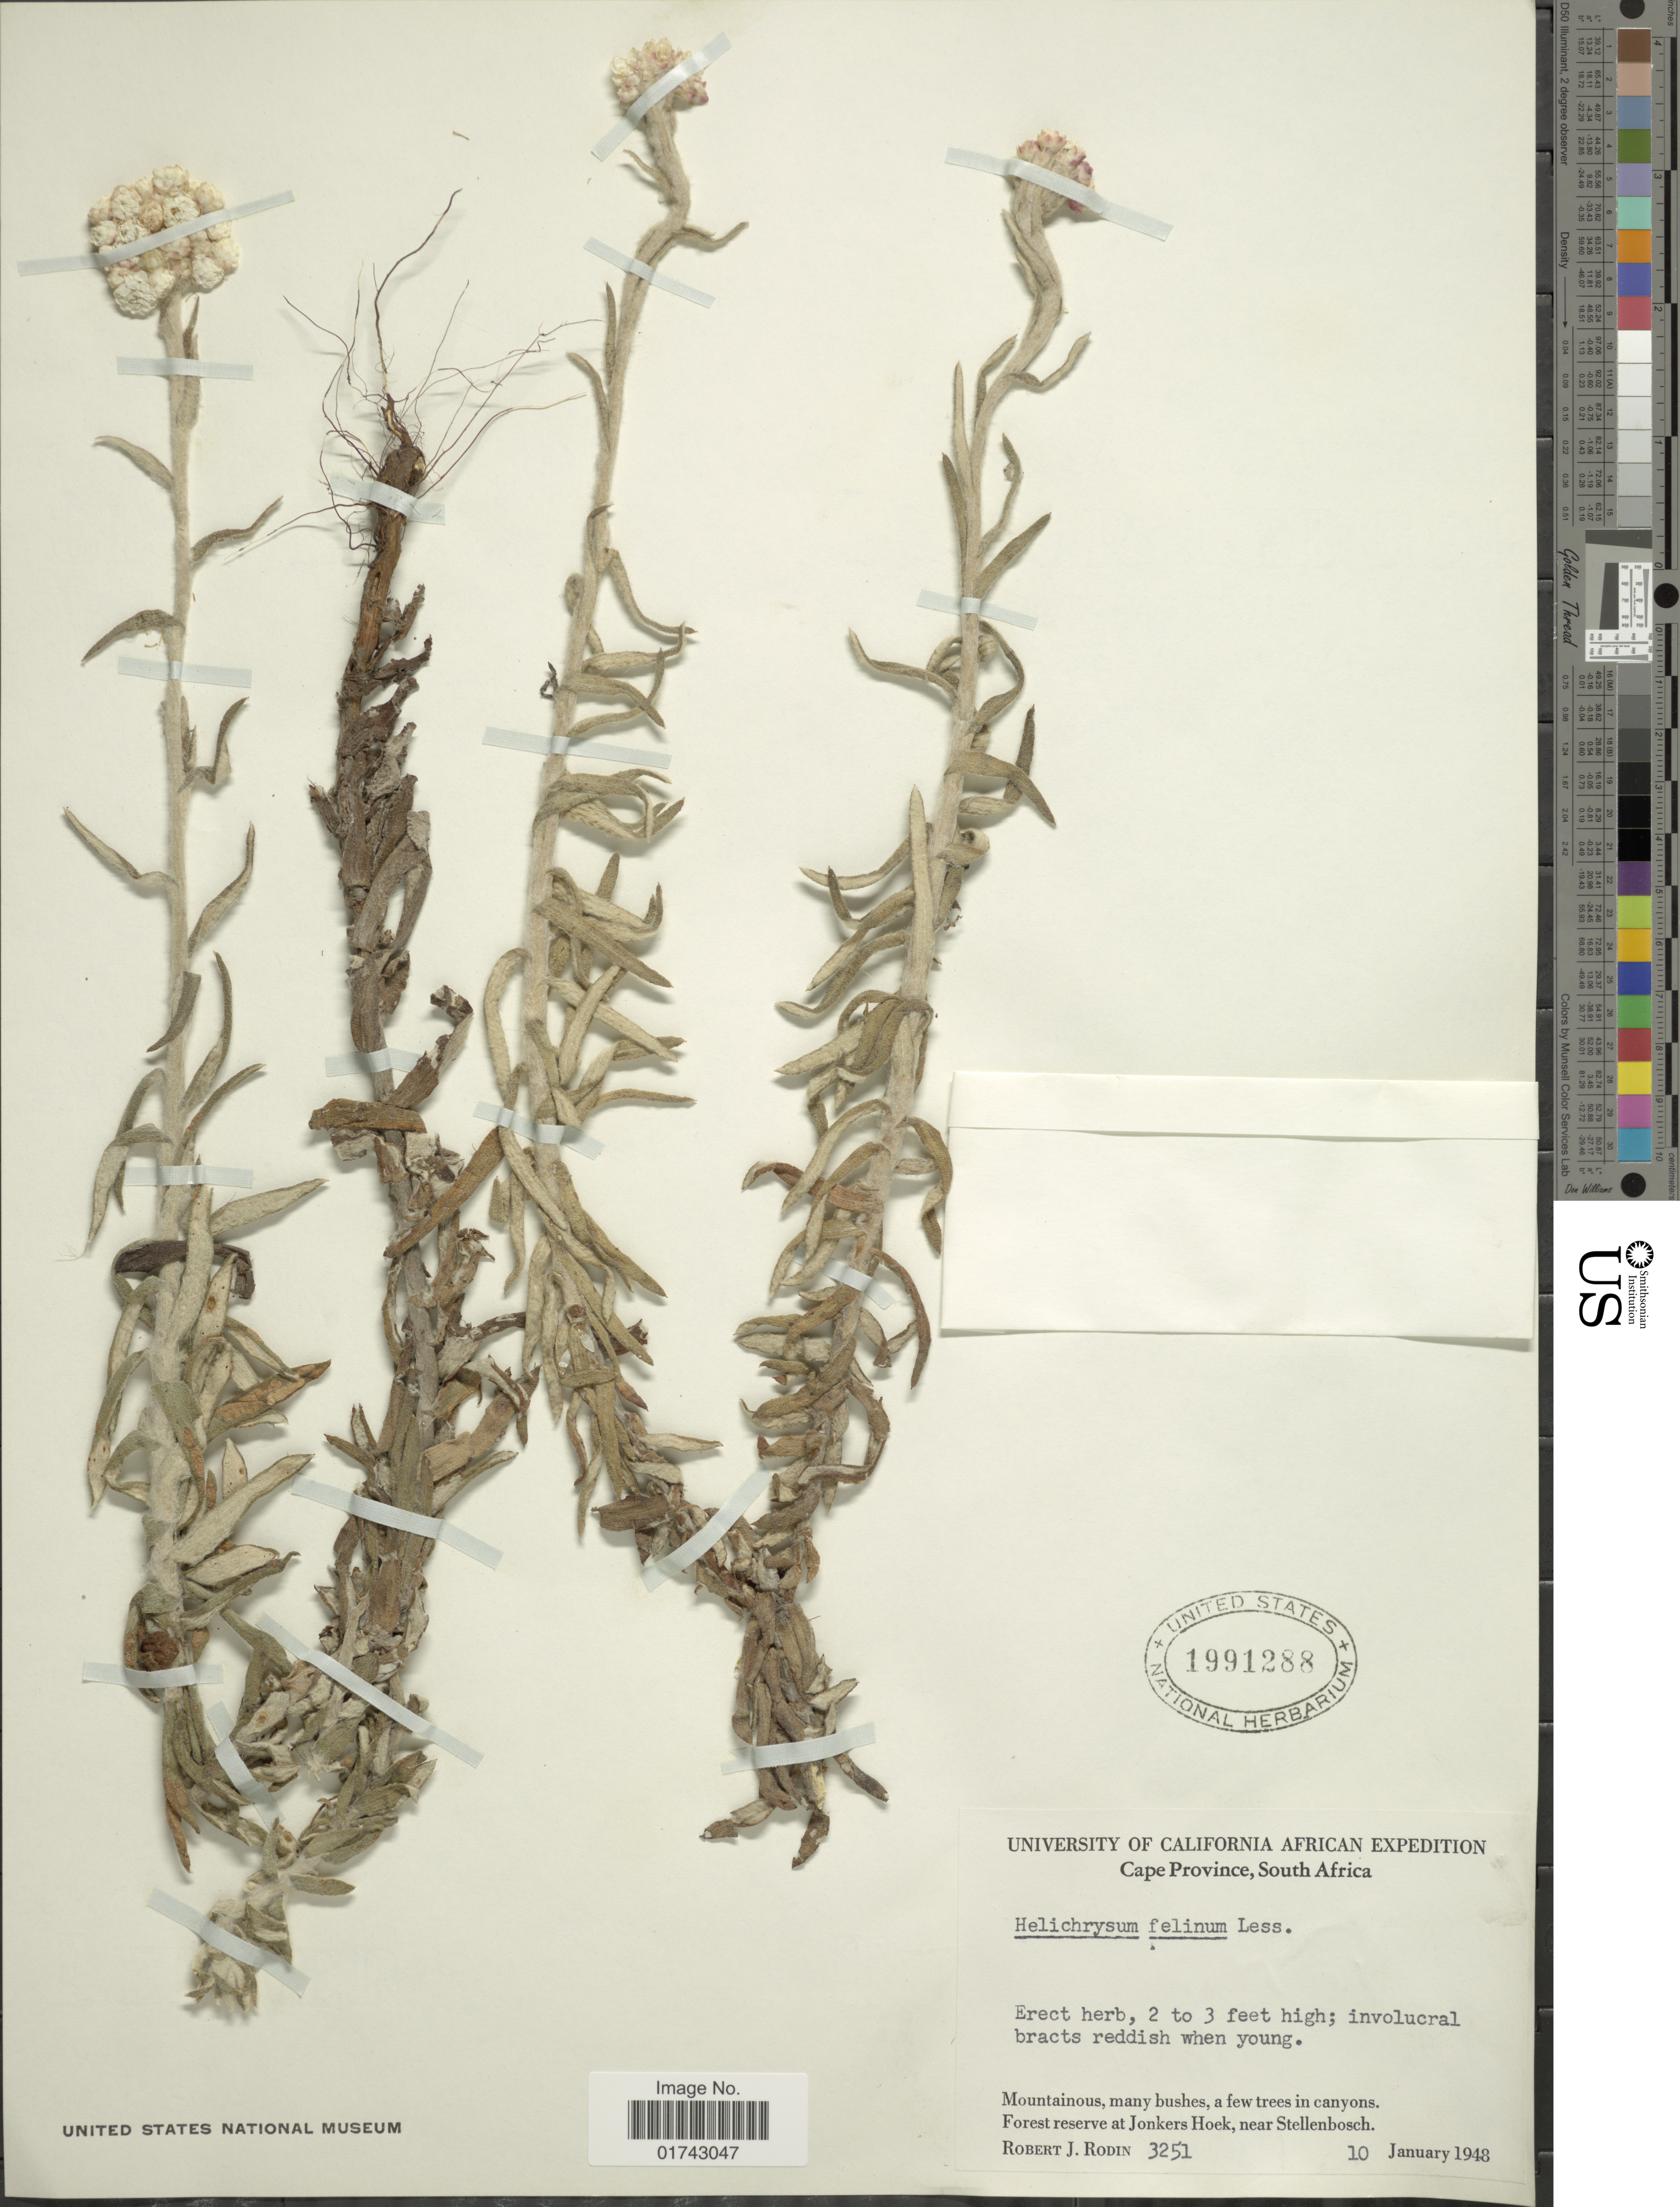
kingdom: Plantae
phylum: Tracheophyta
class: Magnoliopsida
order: Asterales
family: Asteraceae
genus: Helichrysum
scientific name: Helichrysum felinum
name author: Less.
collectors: R. J. Rodin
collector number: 3251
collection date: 1948-01-10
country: South Africa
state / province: Western Cape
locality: Cape Province, South Africa, Mountainous, amny bushes, a few trees in canyons, Forest reserve at Jonkers Hoek, near Stellenbosch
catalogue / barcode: US 1991288